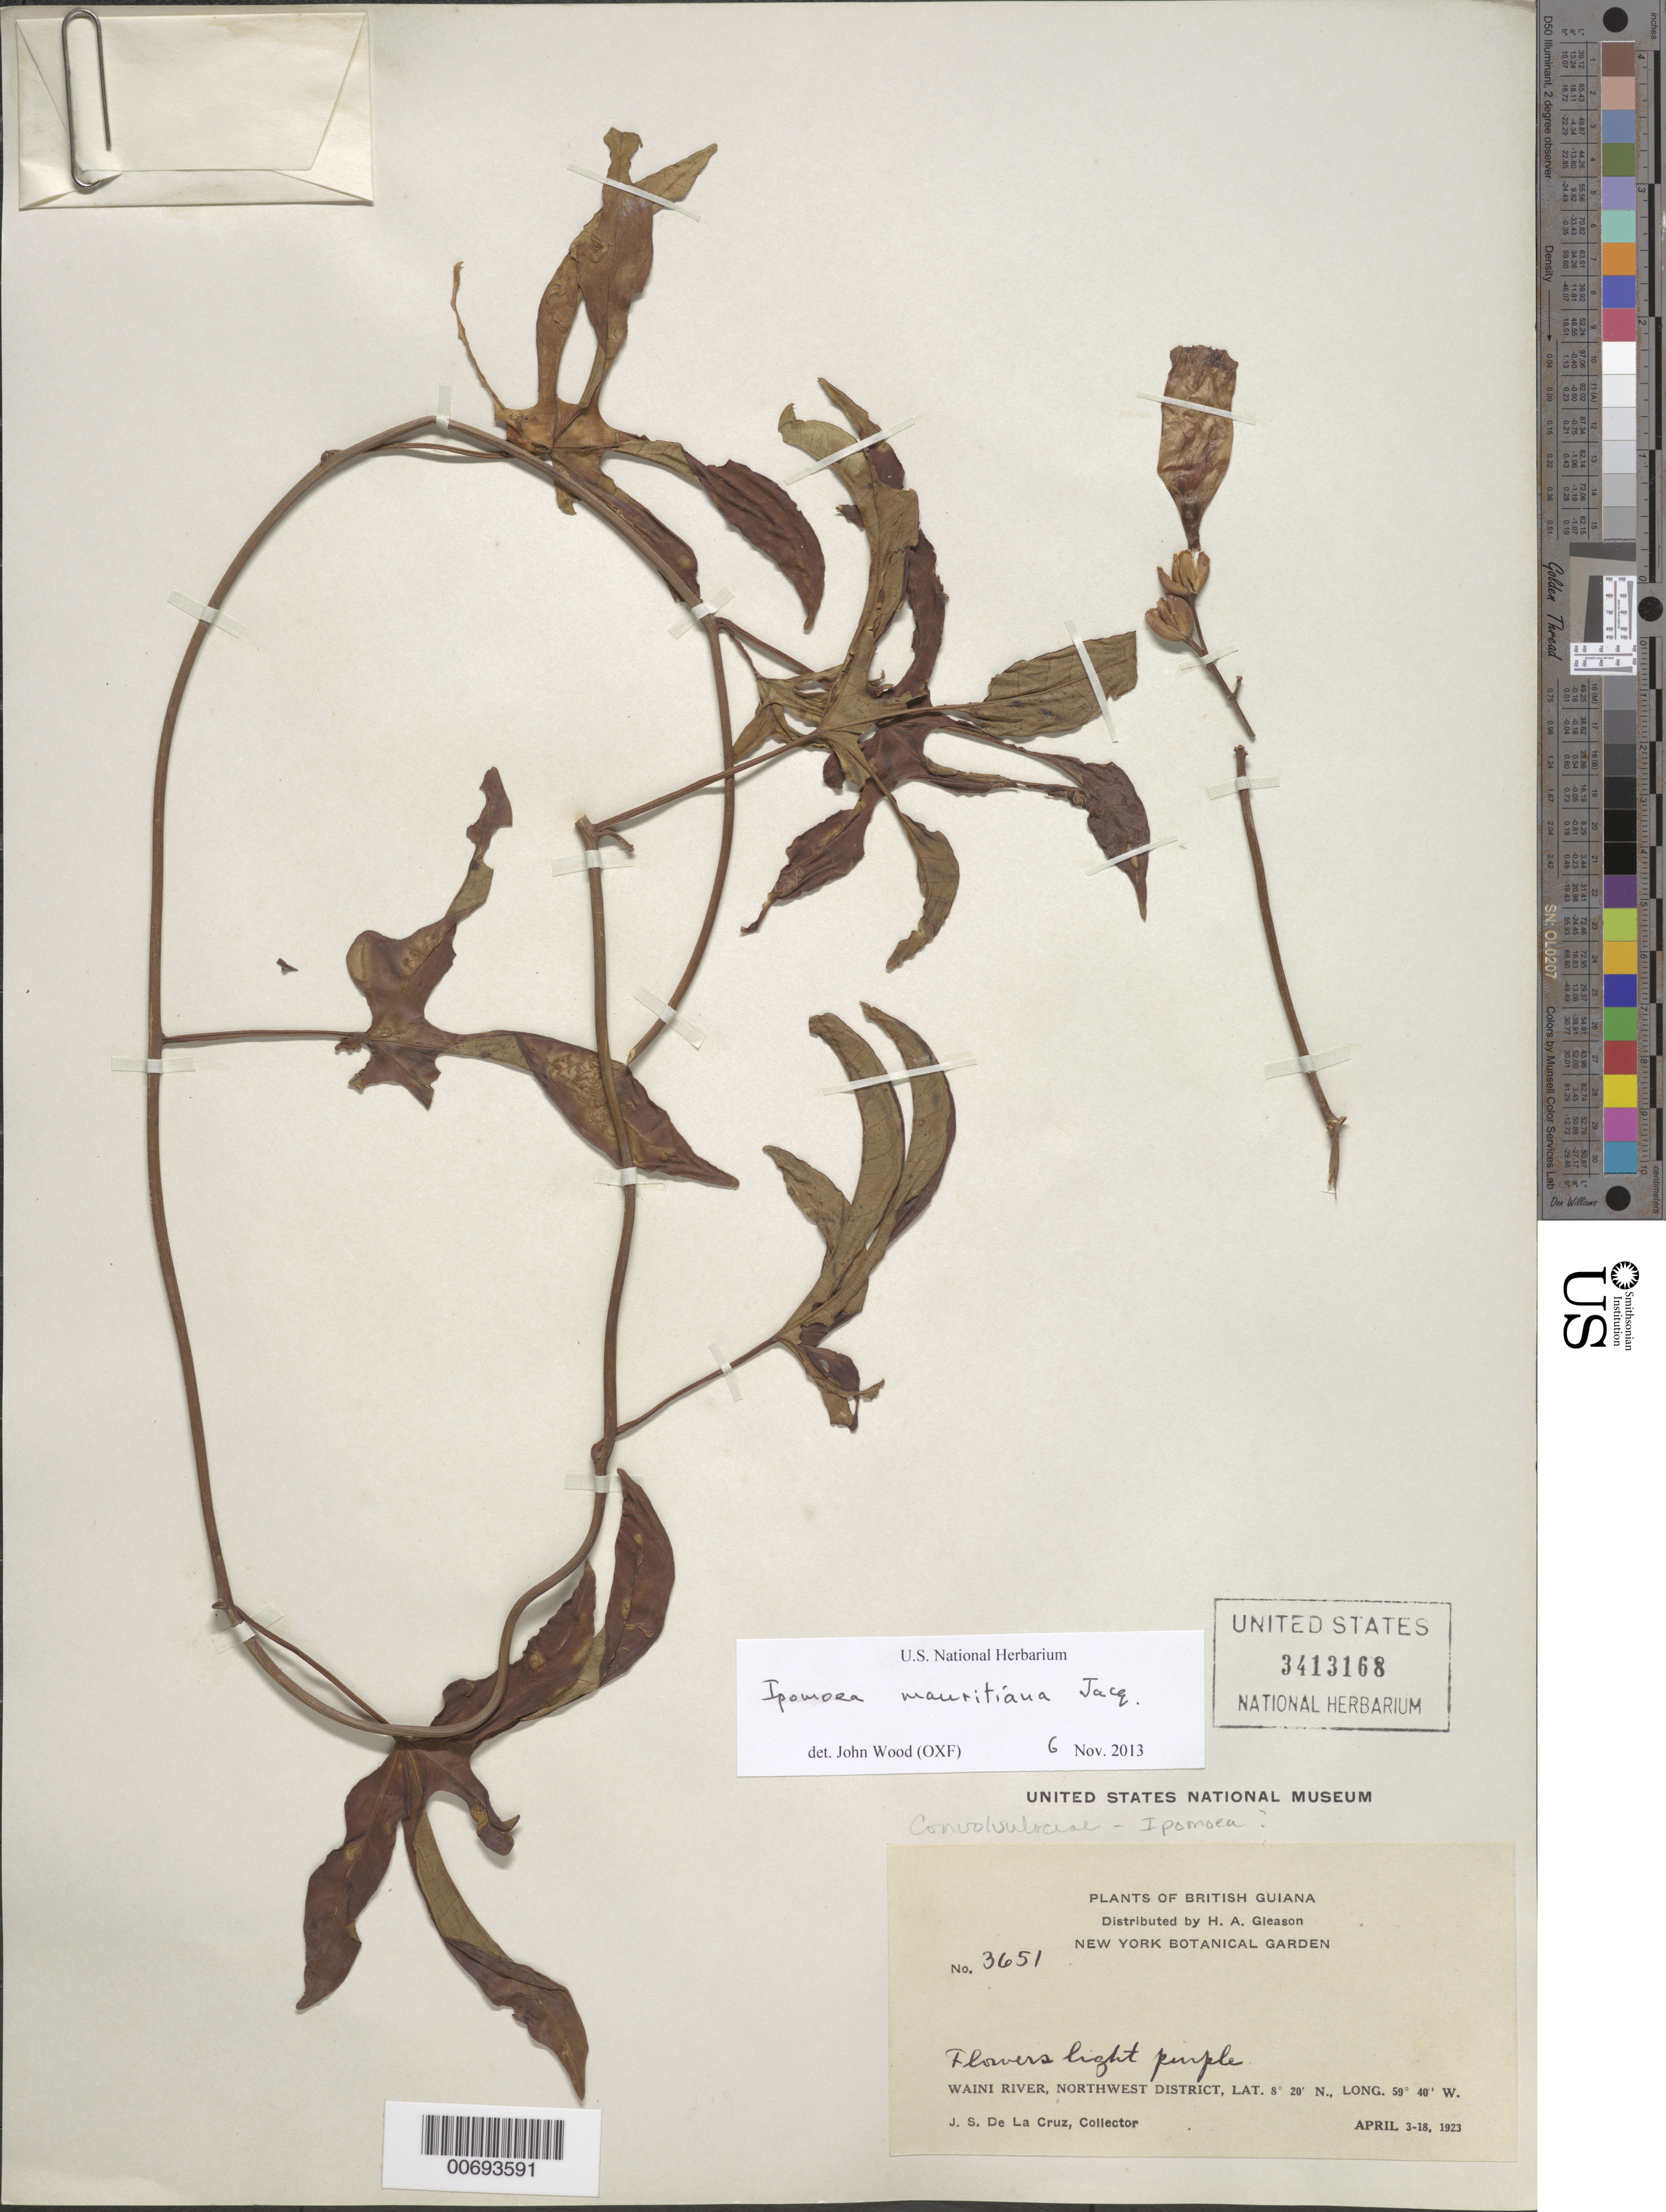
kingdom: Plantae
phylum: Tracheophyta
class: Magnoliopsida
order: Solanales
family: Convolvulaceae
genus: Ipomoea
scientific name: Ipomoea mauritiana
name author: Jacq.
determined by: Wood, J.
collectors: J. S. de la Cruz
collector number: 3651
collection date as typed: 3-Apr-23 to 18-Apr-23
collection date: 1923-04-03/1923-04-18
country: Guyana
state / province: Barima-Waini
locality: Waini R., NW District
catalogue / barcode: US 3413168